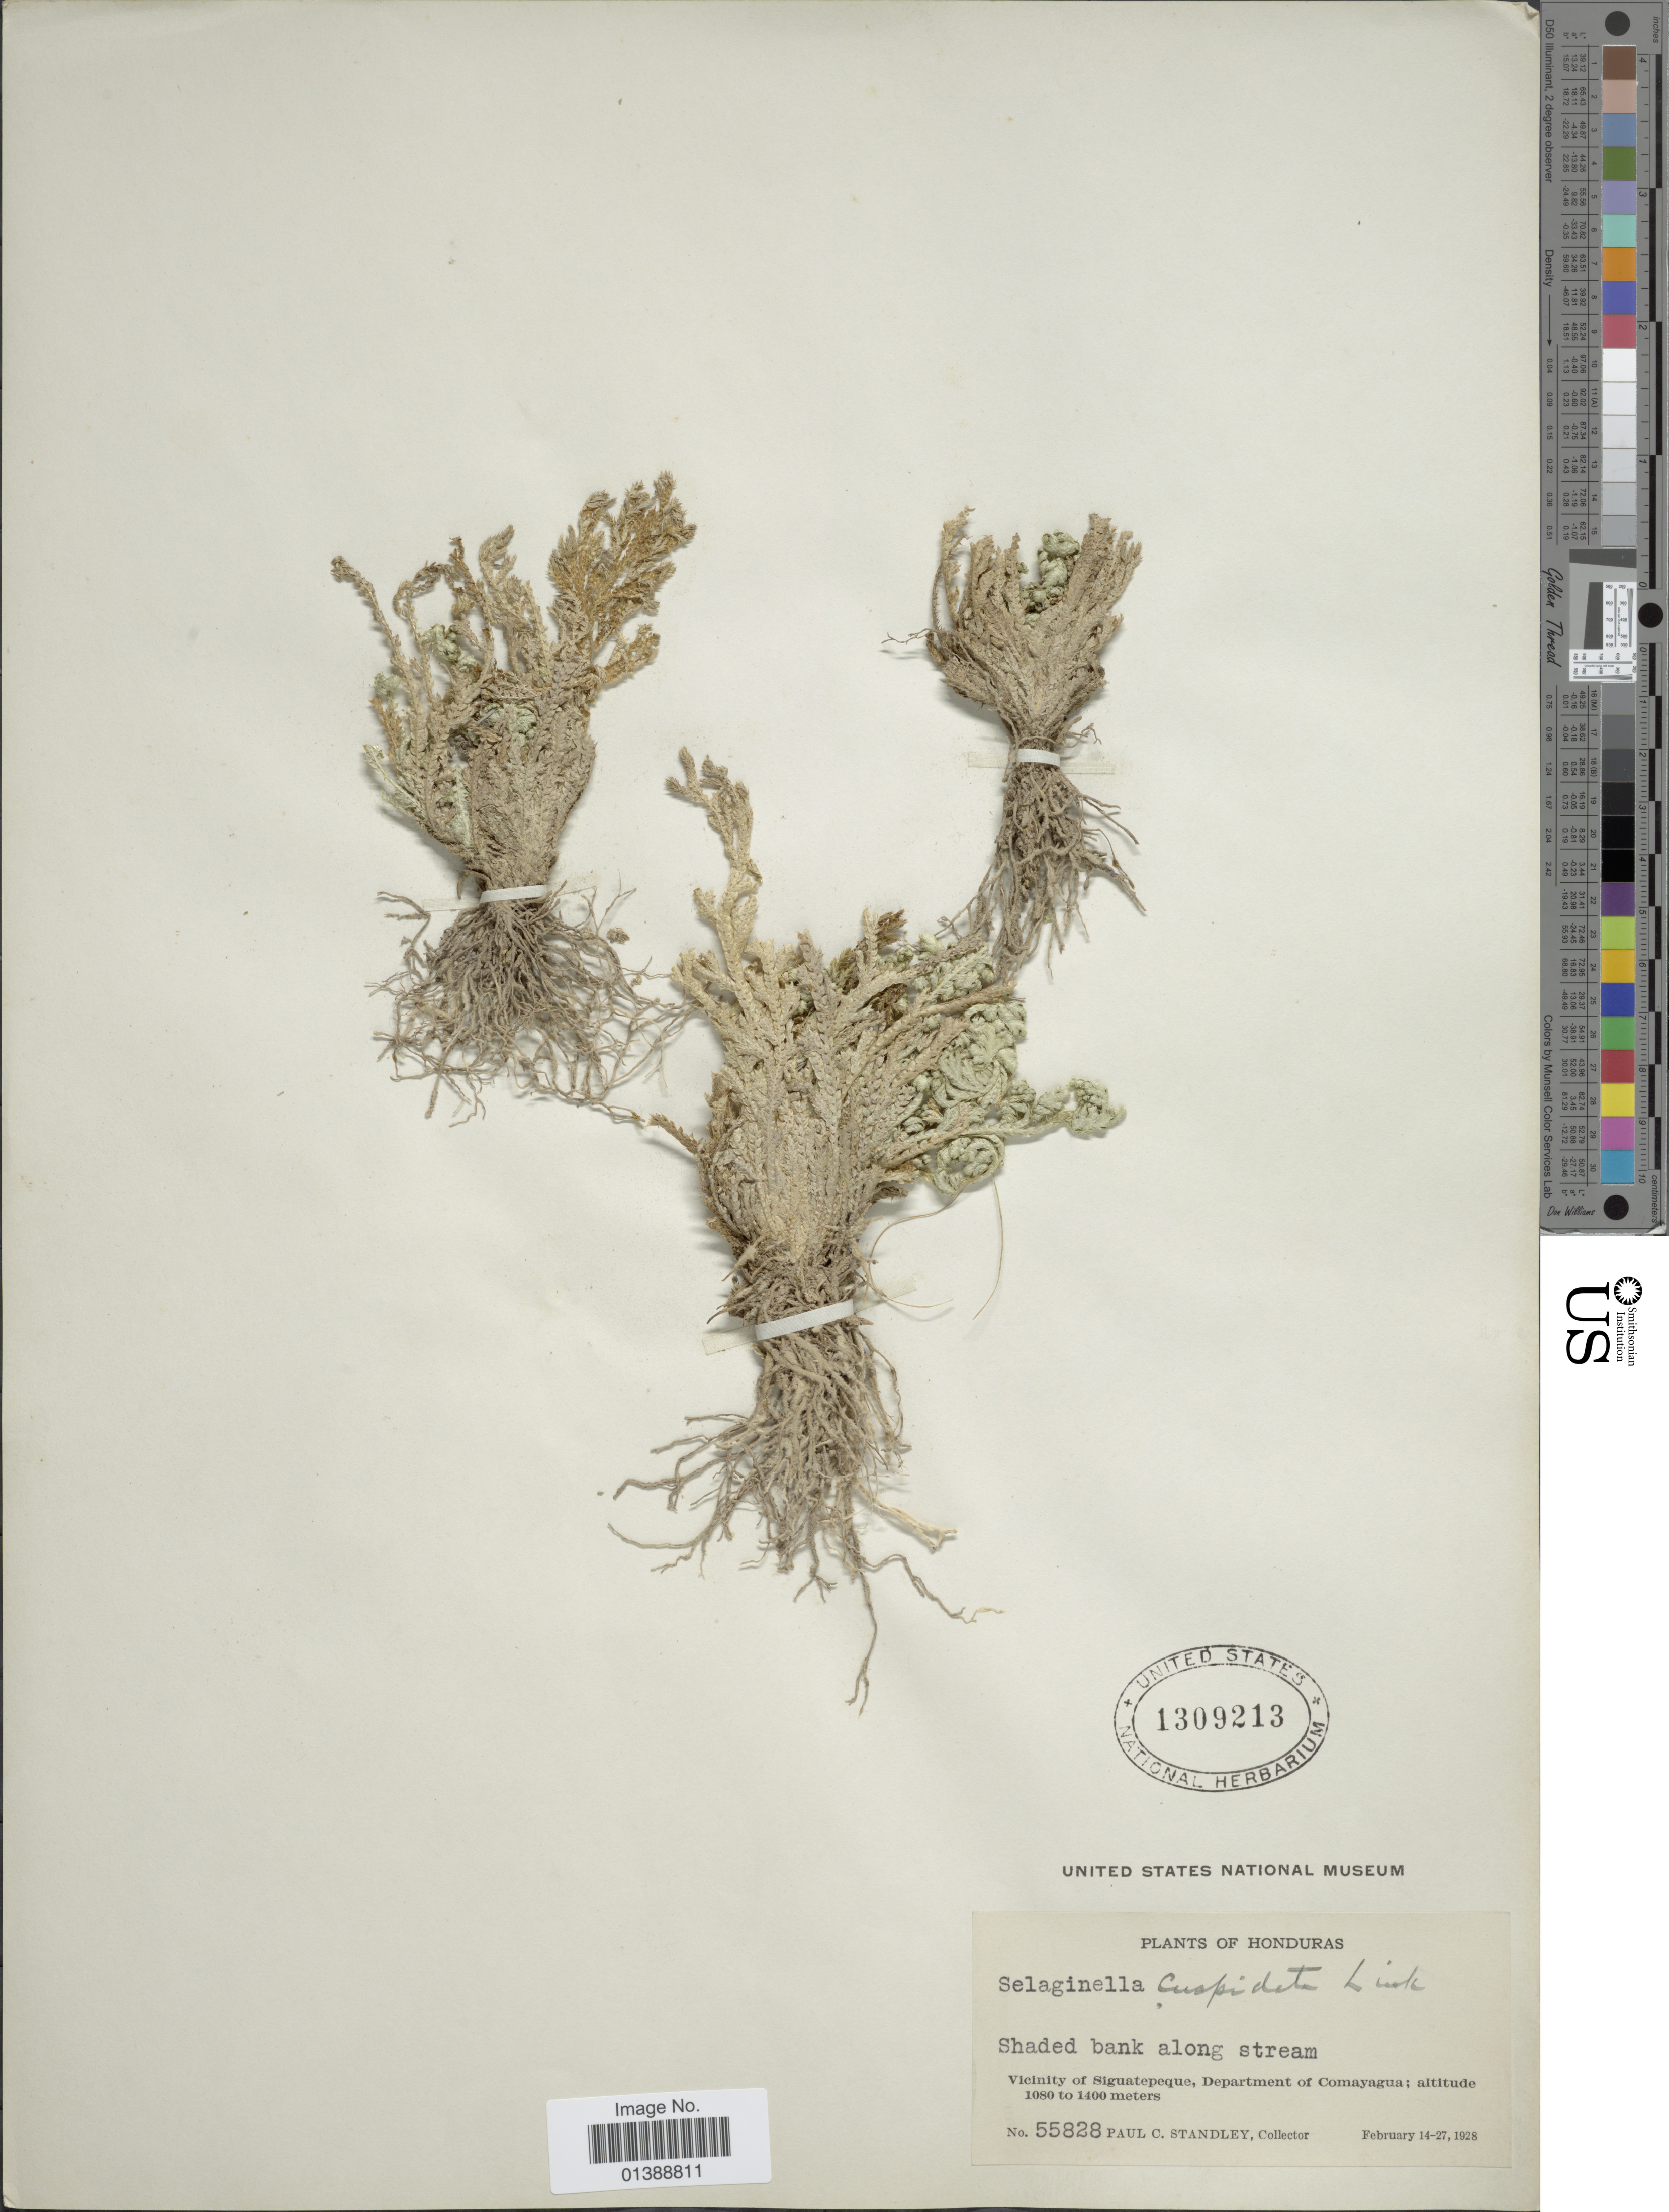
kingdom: Plantae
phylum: Tracheophyta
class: Lycopodiopsida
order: Selaginellales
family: Selaginellaceae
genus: Selaginella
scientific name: Selaginella pallescens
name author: (C. Presl) Spring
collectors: P. C. Standley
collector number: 55828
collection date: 1928-02-14/1928-02-27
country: Honduras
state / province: Comayagua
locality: Vicinity of Siguatepeque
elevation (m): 1080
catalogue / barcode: US 1309213